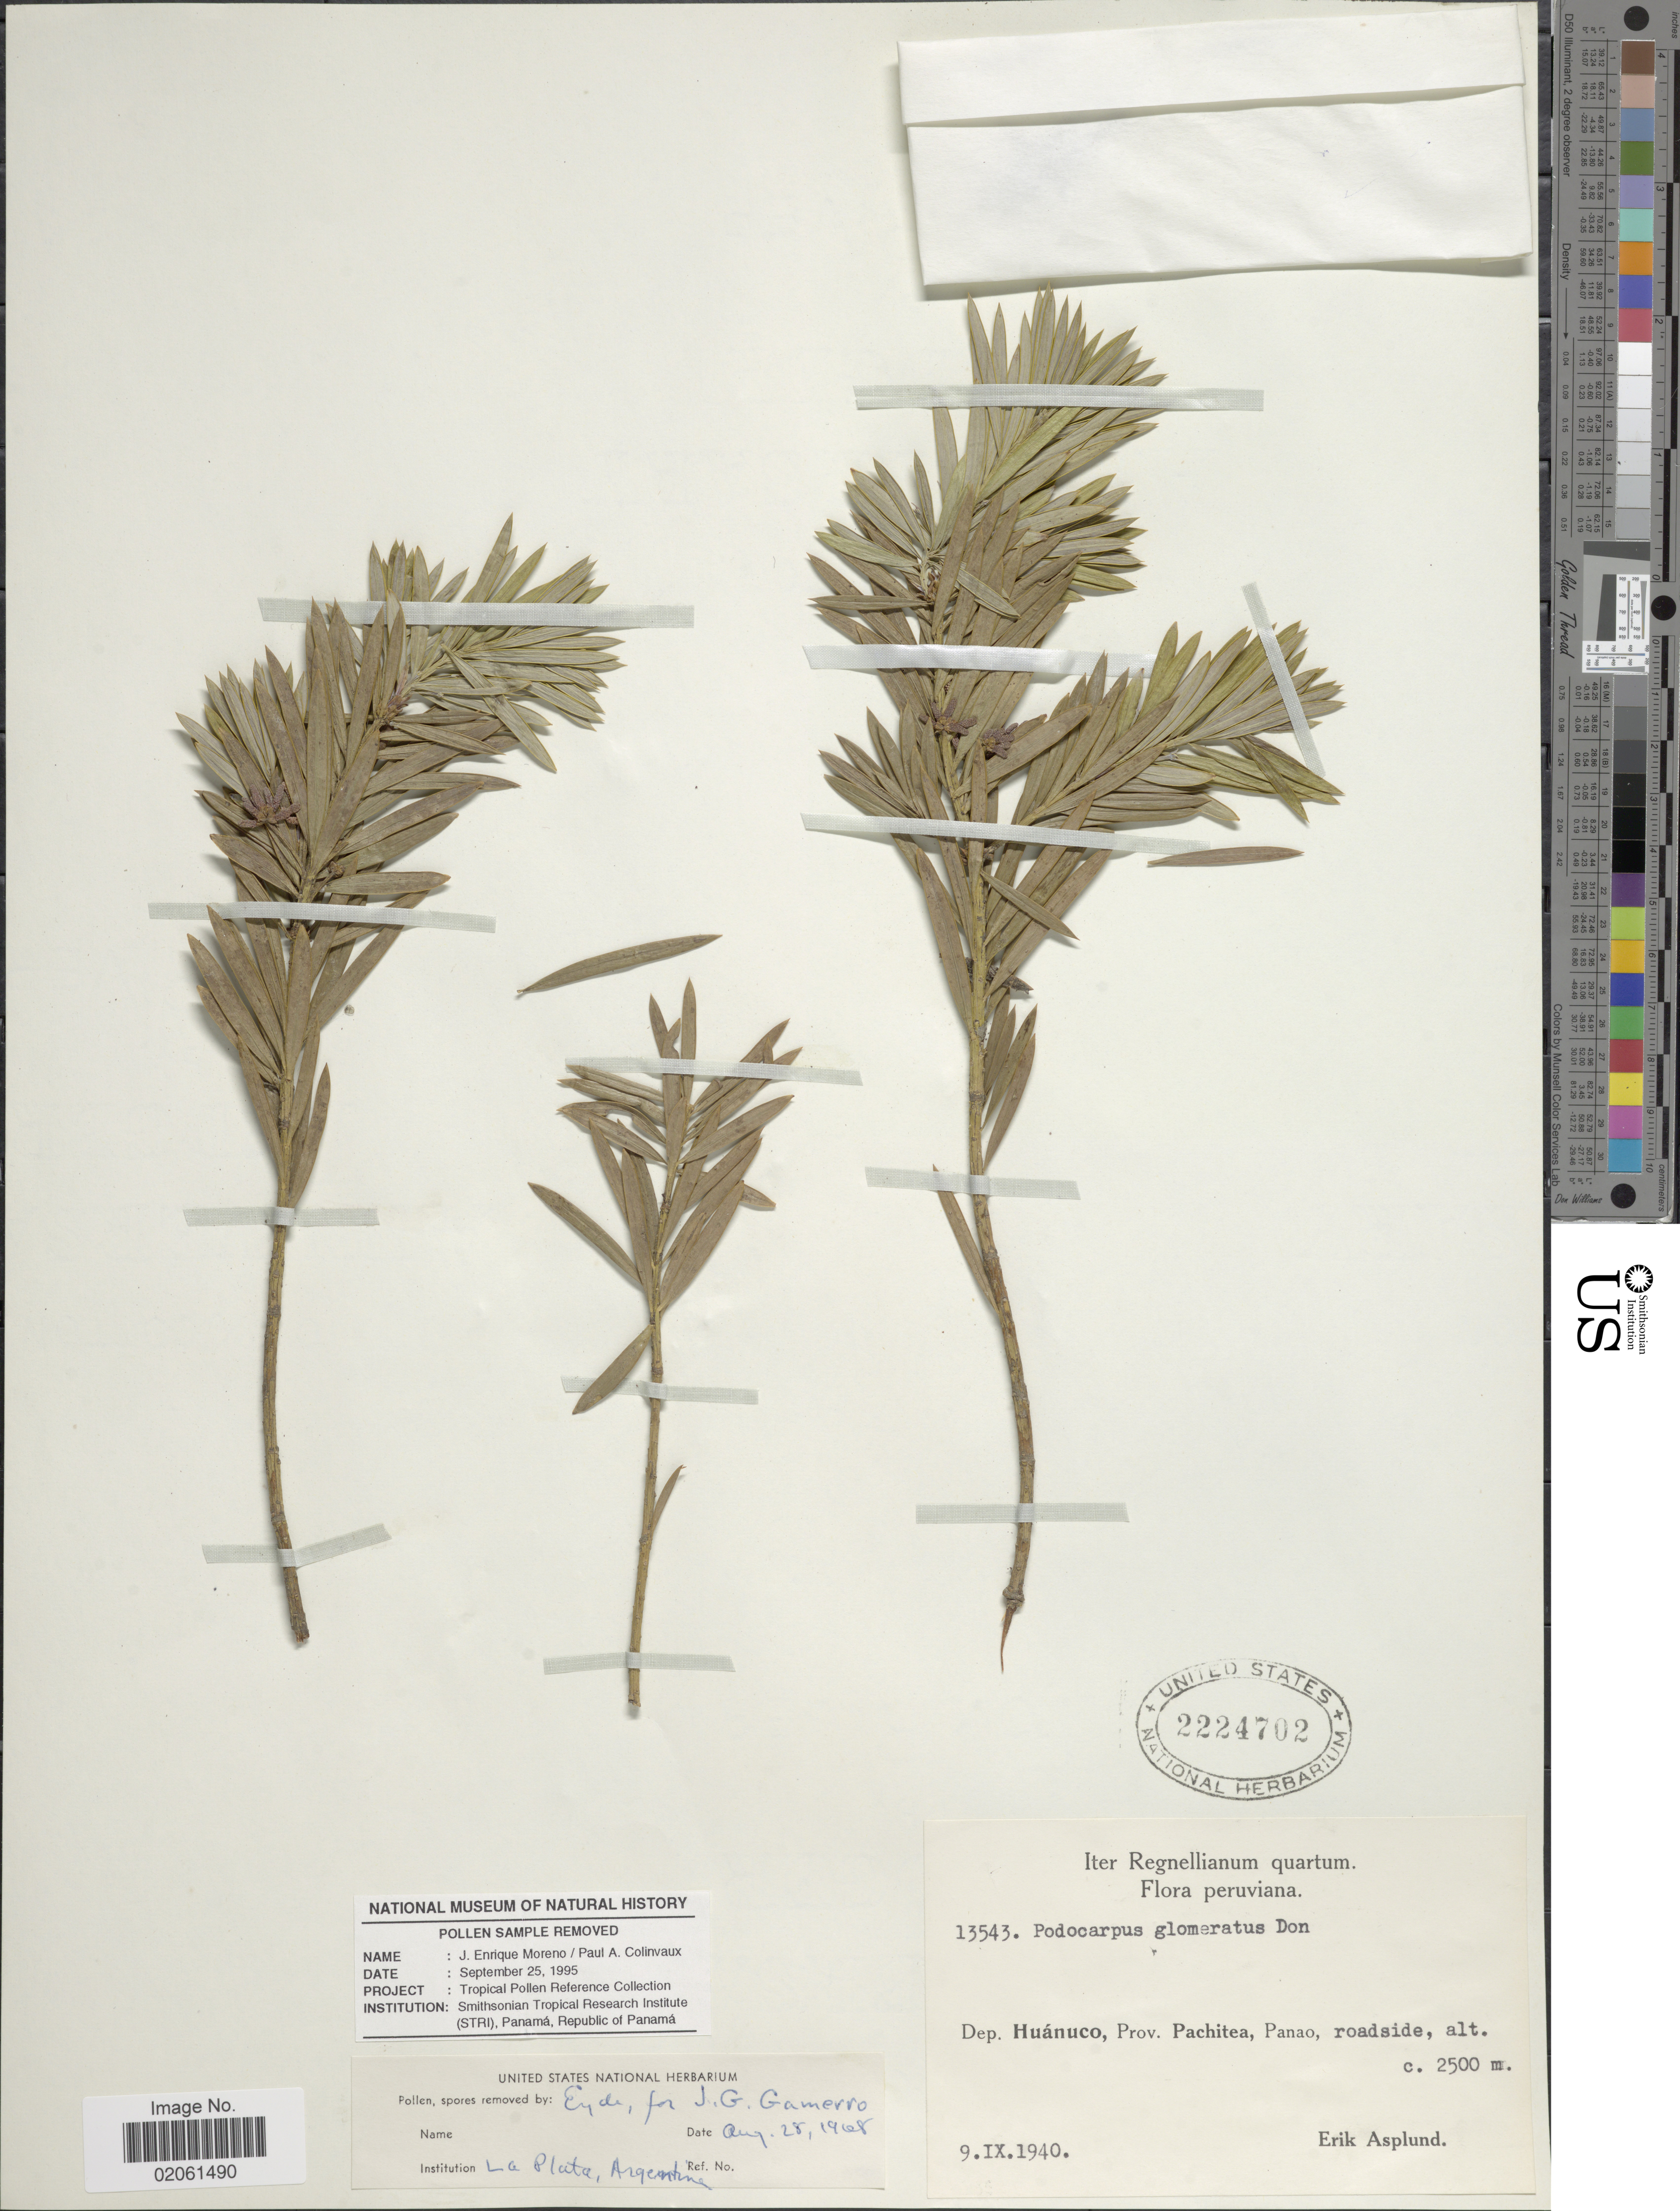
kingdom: Plantae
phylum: Tracheophyta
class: Pinopsida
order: Pinales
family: Podocarpaceae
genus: Podocarpus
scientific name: Podocarpus glomeratus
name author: D. Don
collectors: E. Asplund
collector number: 13543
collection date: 1940-09-09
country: Peru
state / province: Huánuco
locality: Dep.Huanuco, Prov. Pachitea, Panao, roadside.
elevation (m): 2500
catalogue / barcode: US 2224702